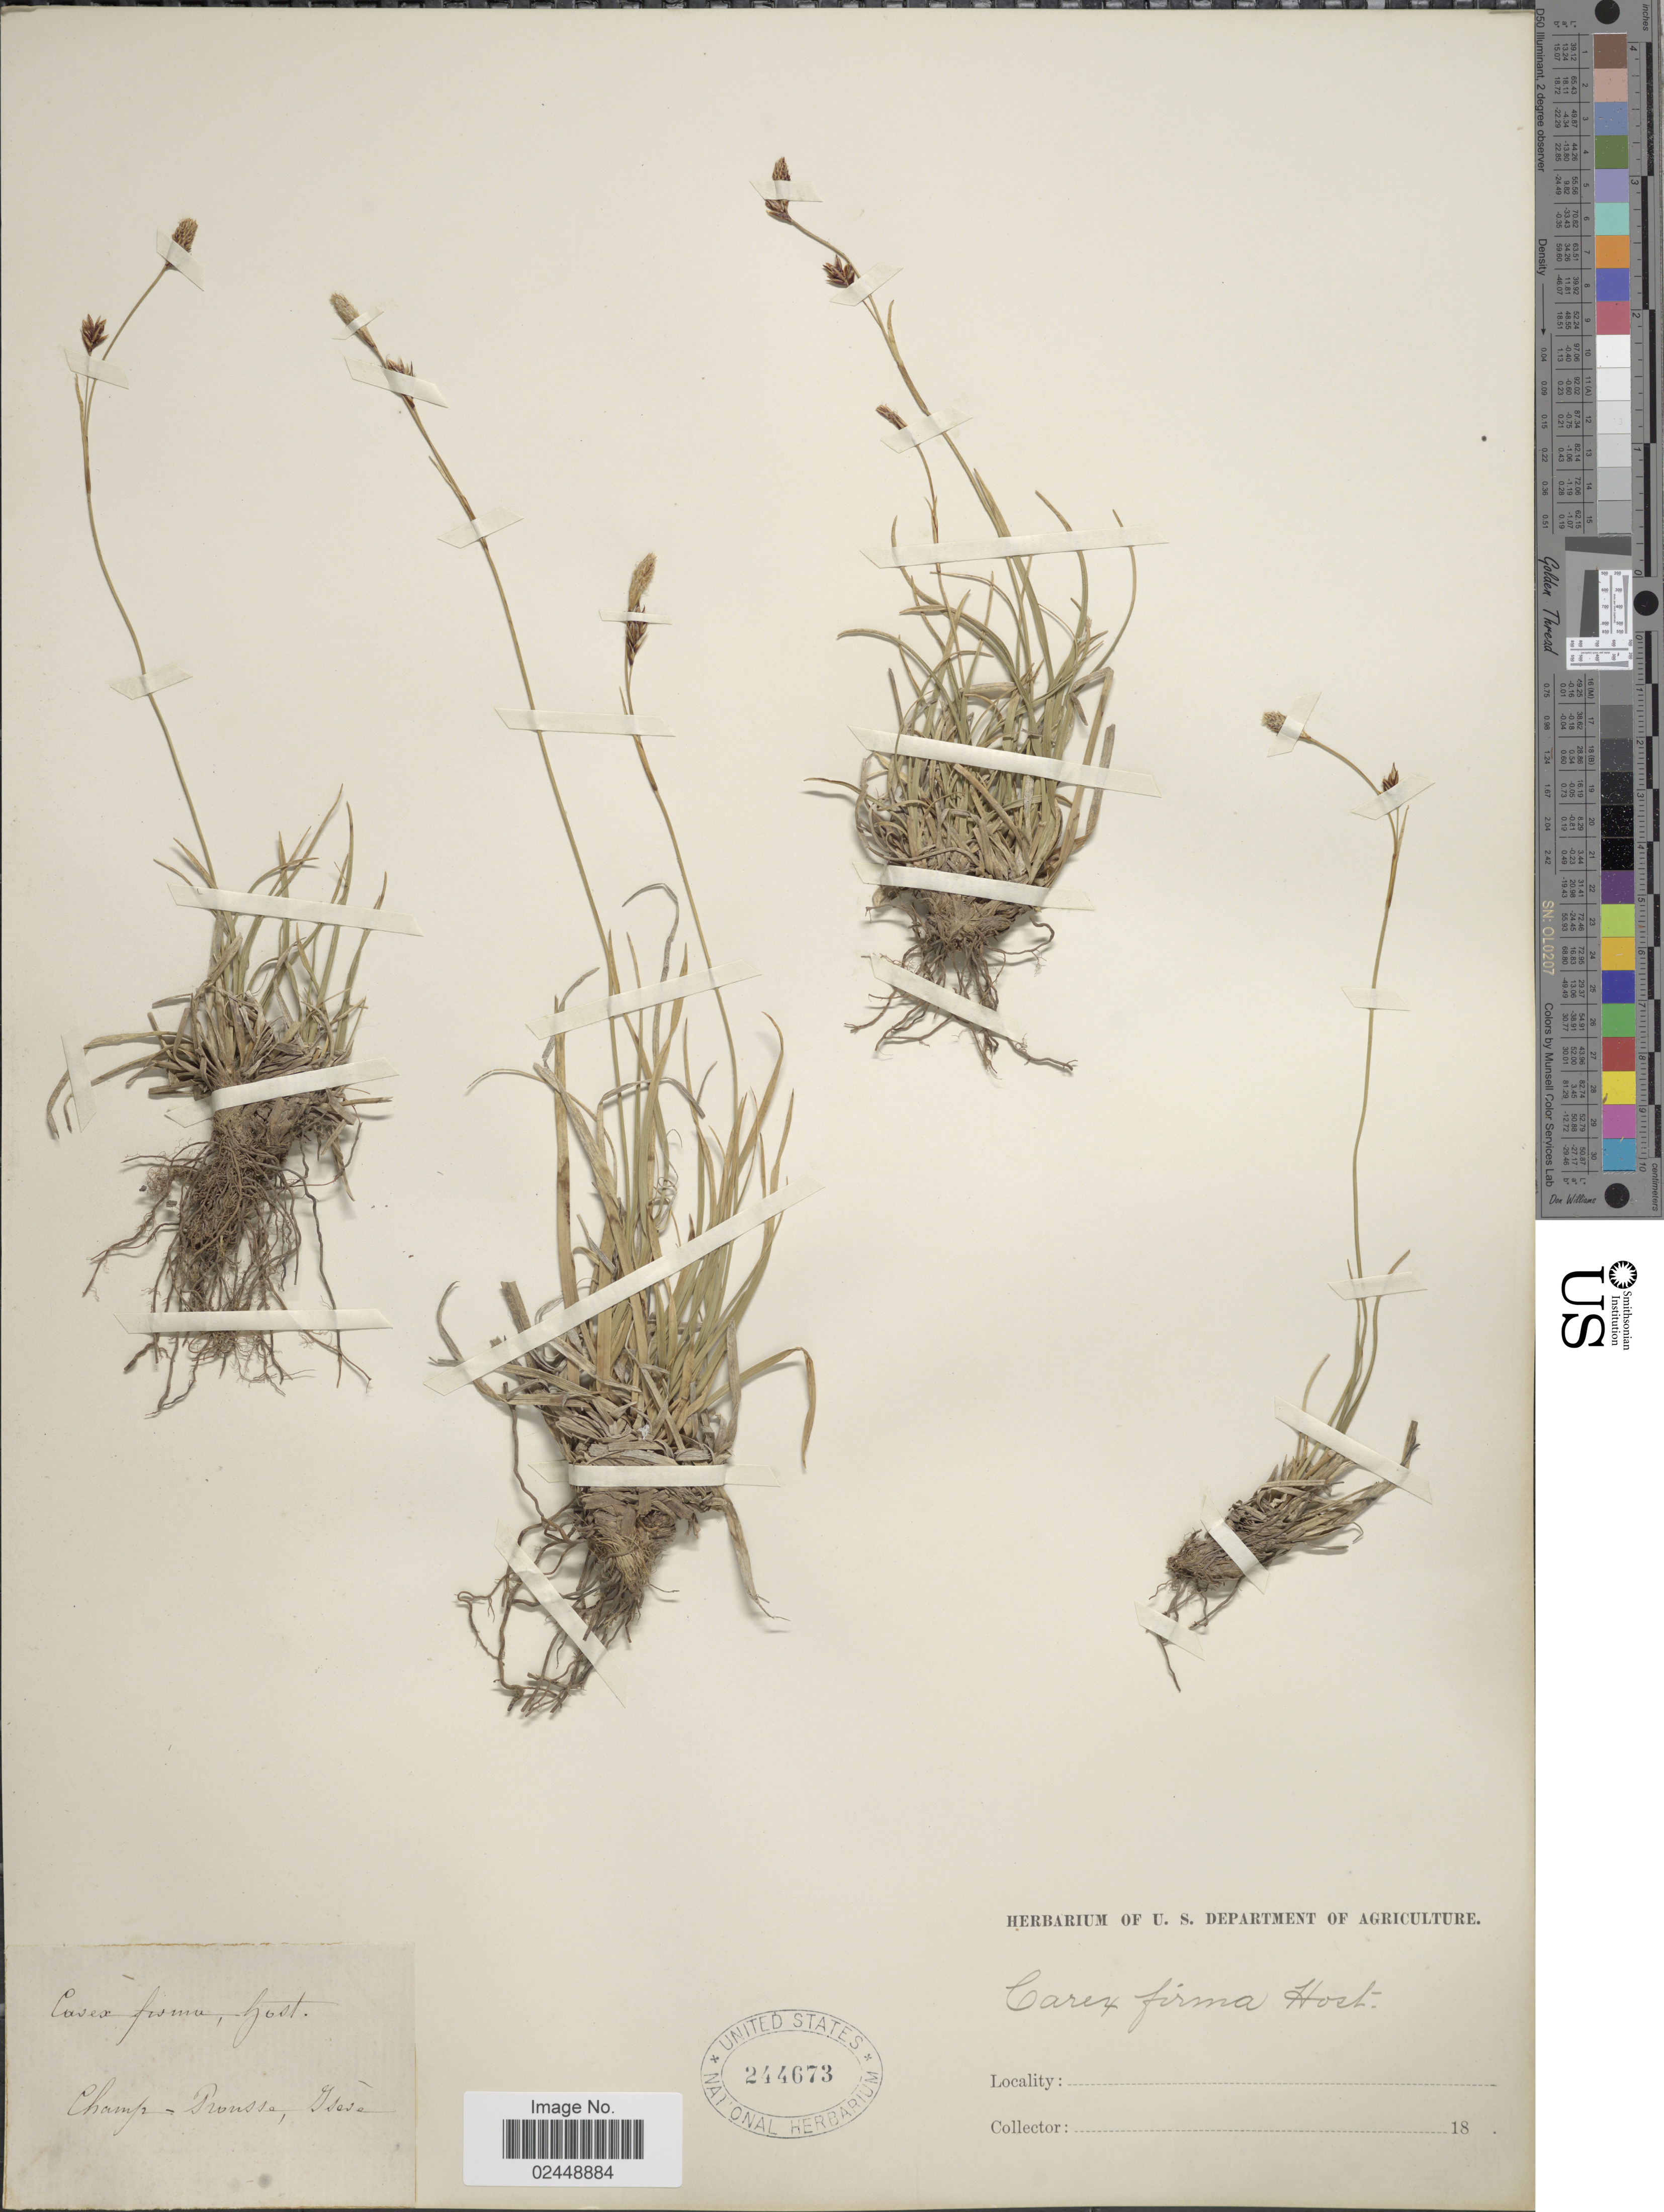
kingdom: Plantae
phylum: Tracheophyta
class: Liliopsida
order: Poales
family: Cyperaceae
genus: Carex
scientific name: Carex firma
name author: Host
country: France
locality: Champs-Prousse, Gseve [interpreted]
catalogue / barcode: US 244673